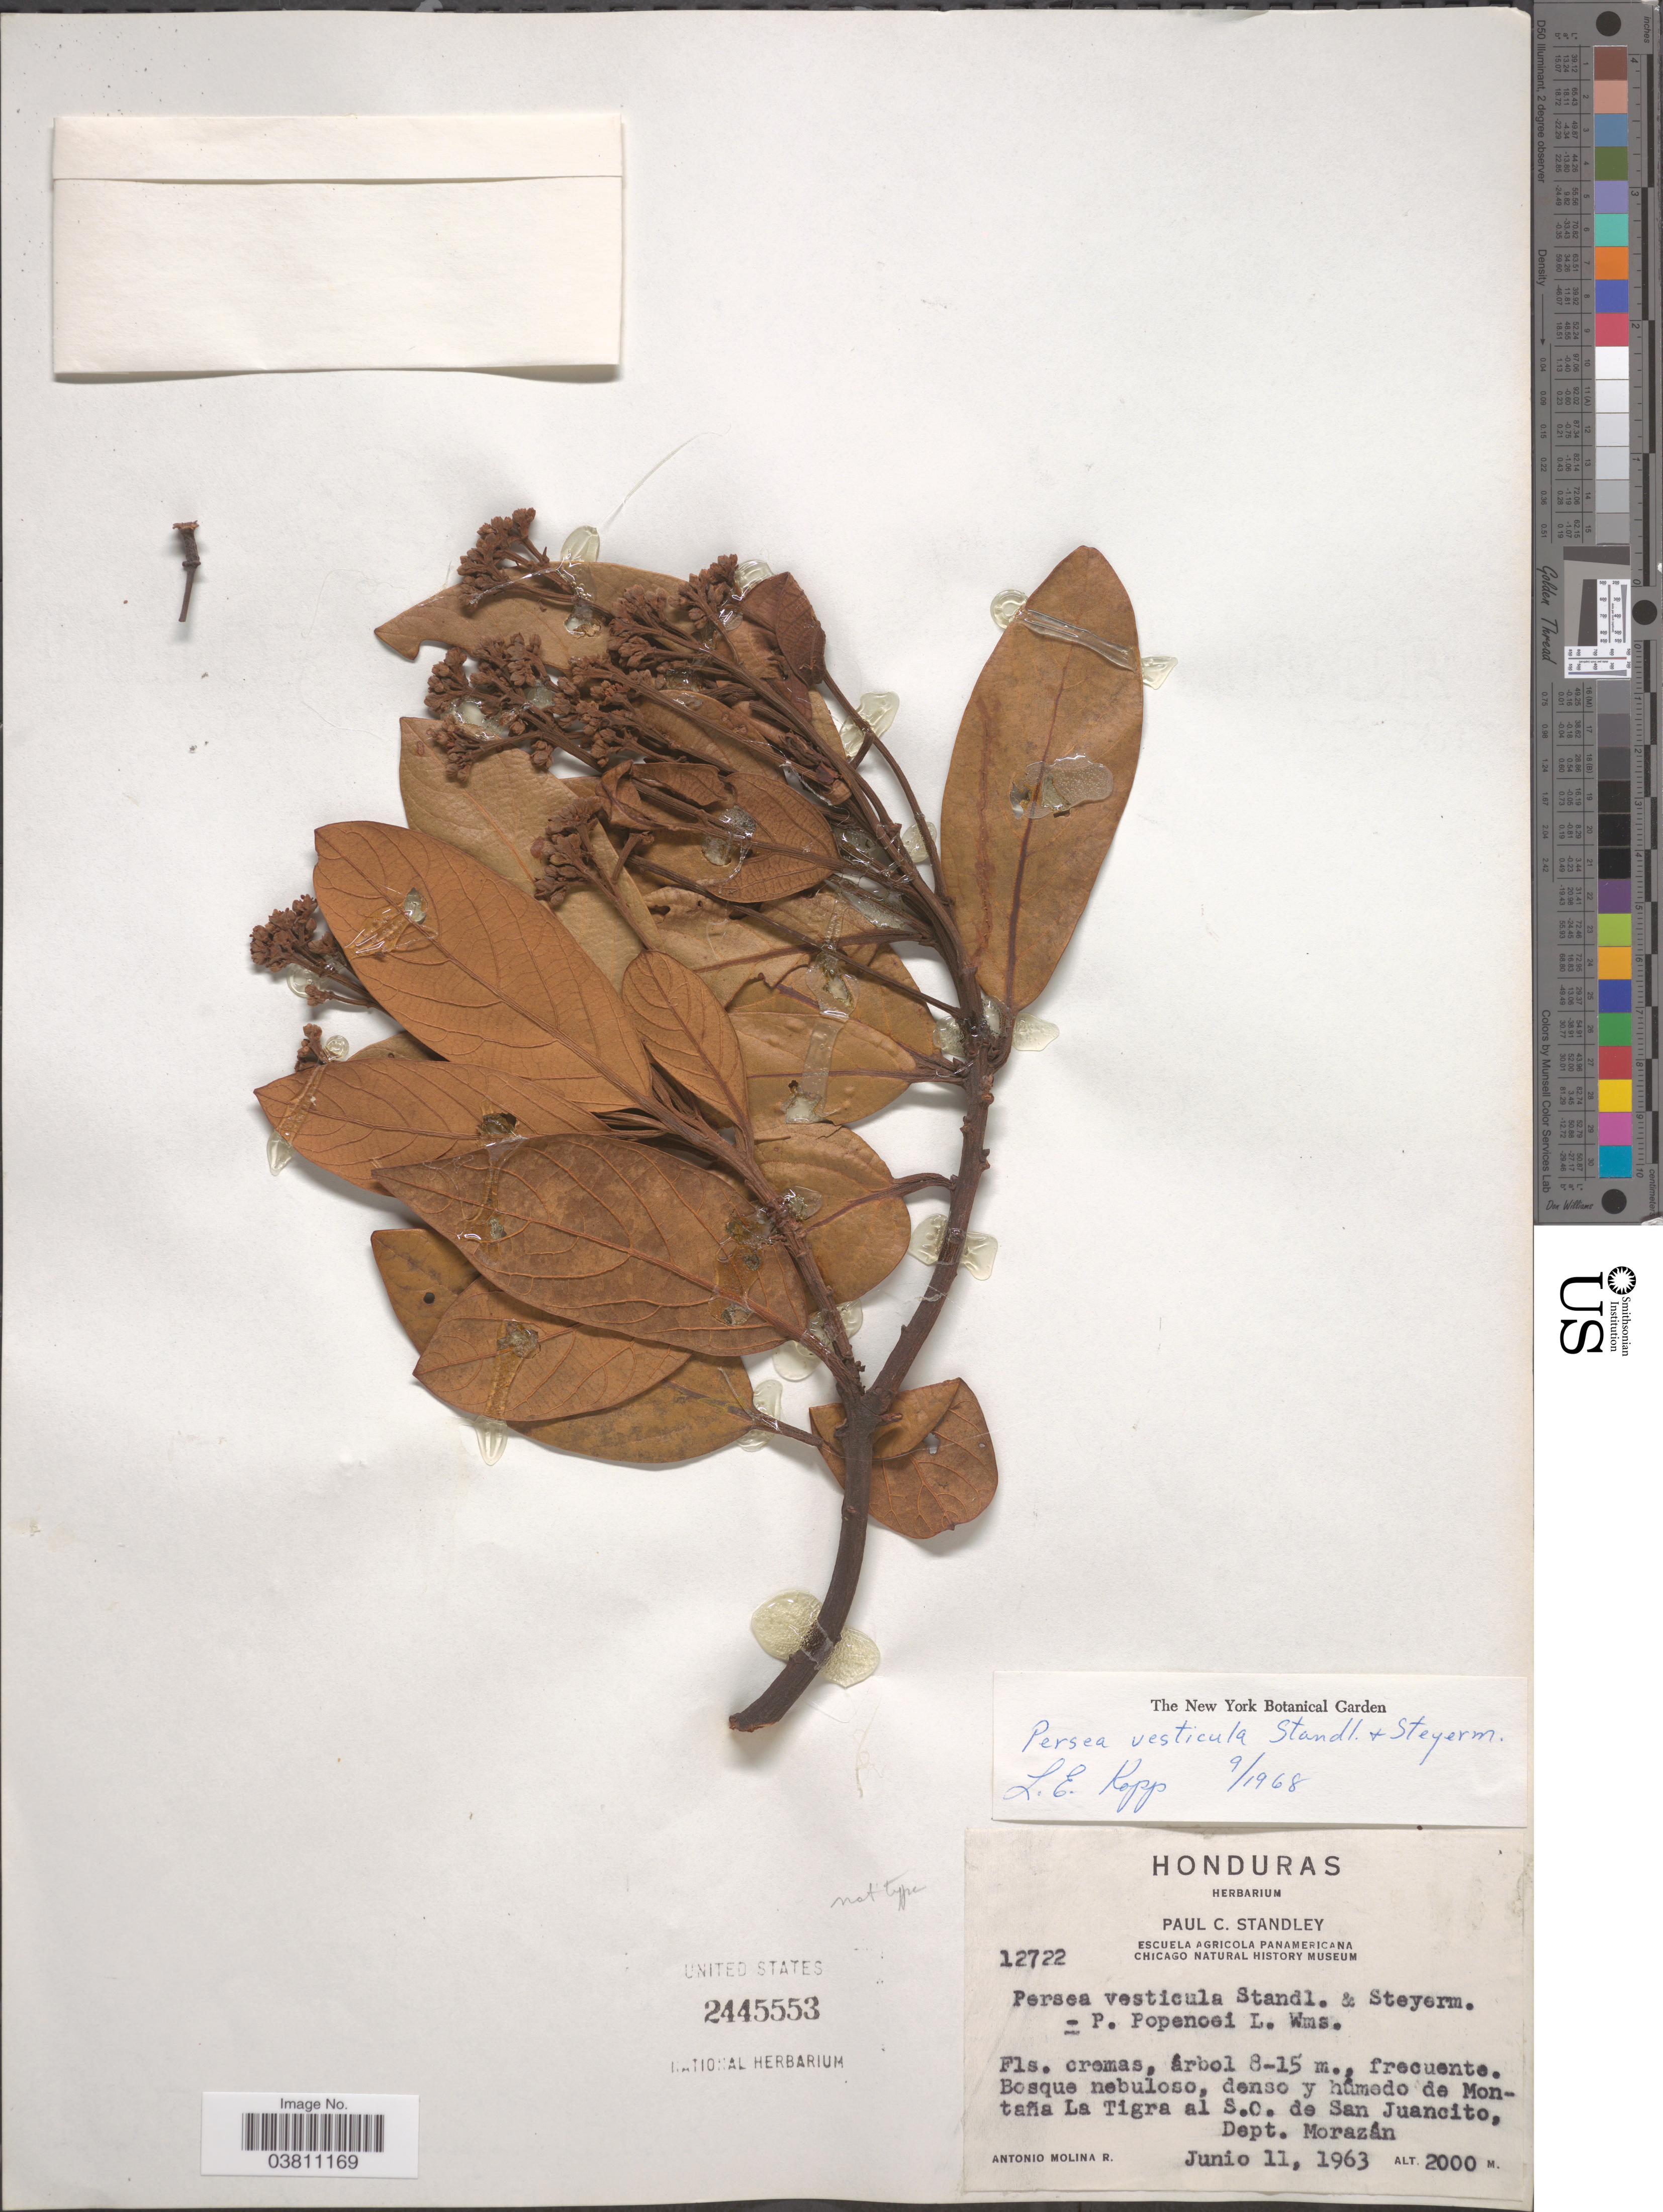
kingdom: Plantae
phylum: Tracheophyta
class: Magnoliopsida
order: Laurales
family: Lauraceae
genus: Persea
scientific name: Persea vesticula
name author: Standl. & Steyerm.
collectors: A. Molina R.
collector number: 12722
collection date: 1963-06-11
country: Honduras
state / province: Fco. Morazán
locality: Montaña La Tigra al S.O. de San Juancito, Dept. Morazán.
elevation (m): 2000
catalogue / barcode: US 2445553